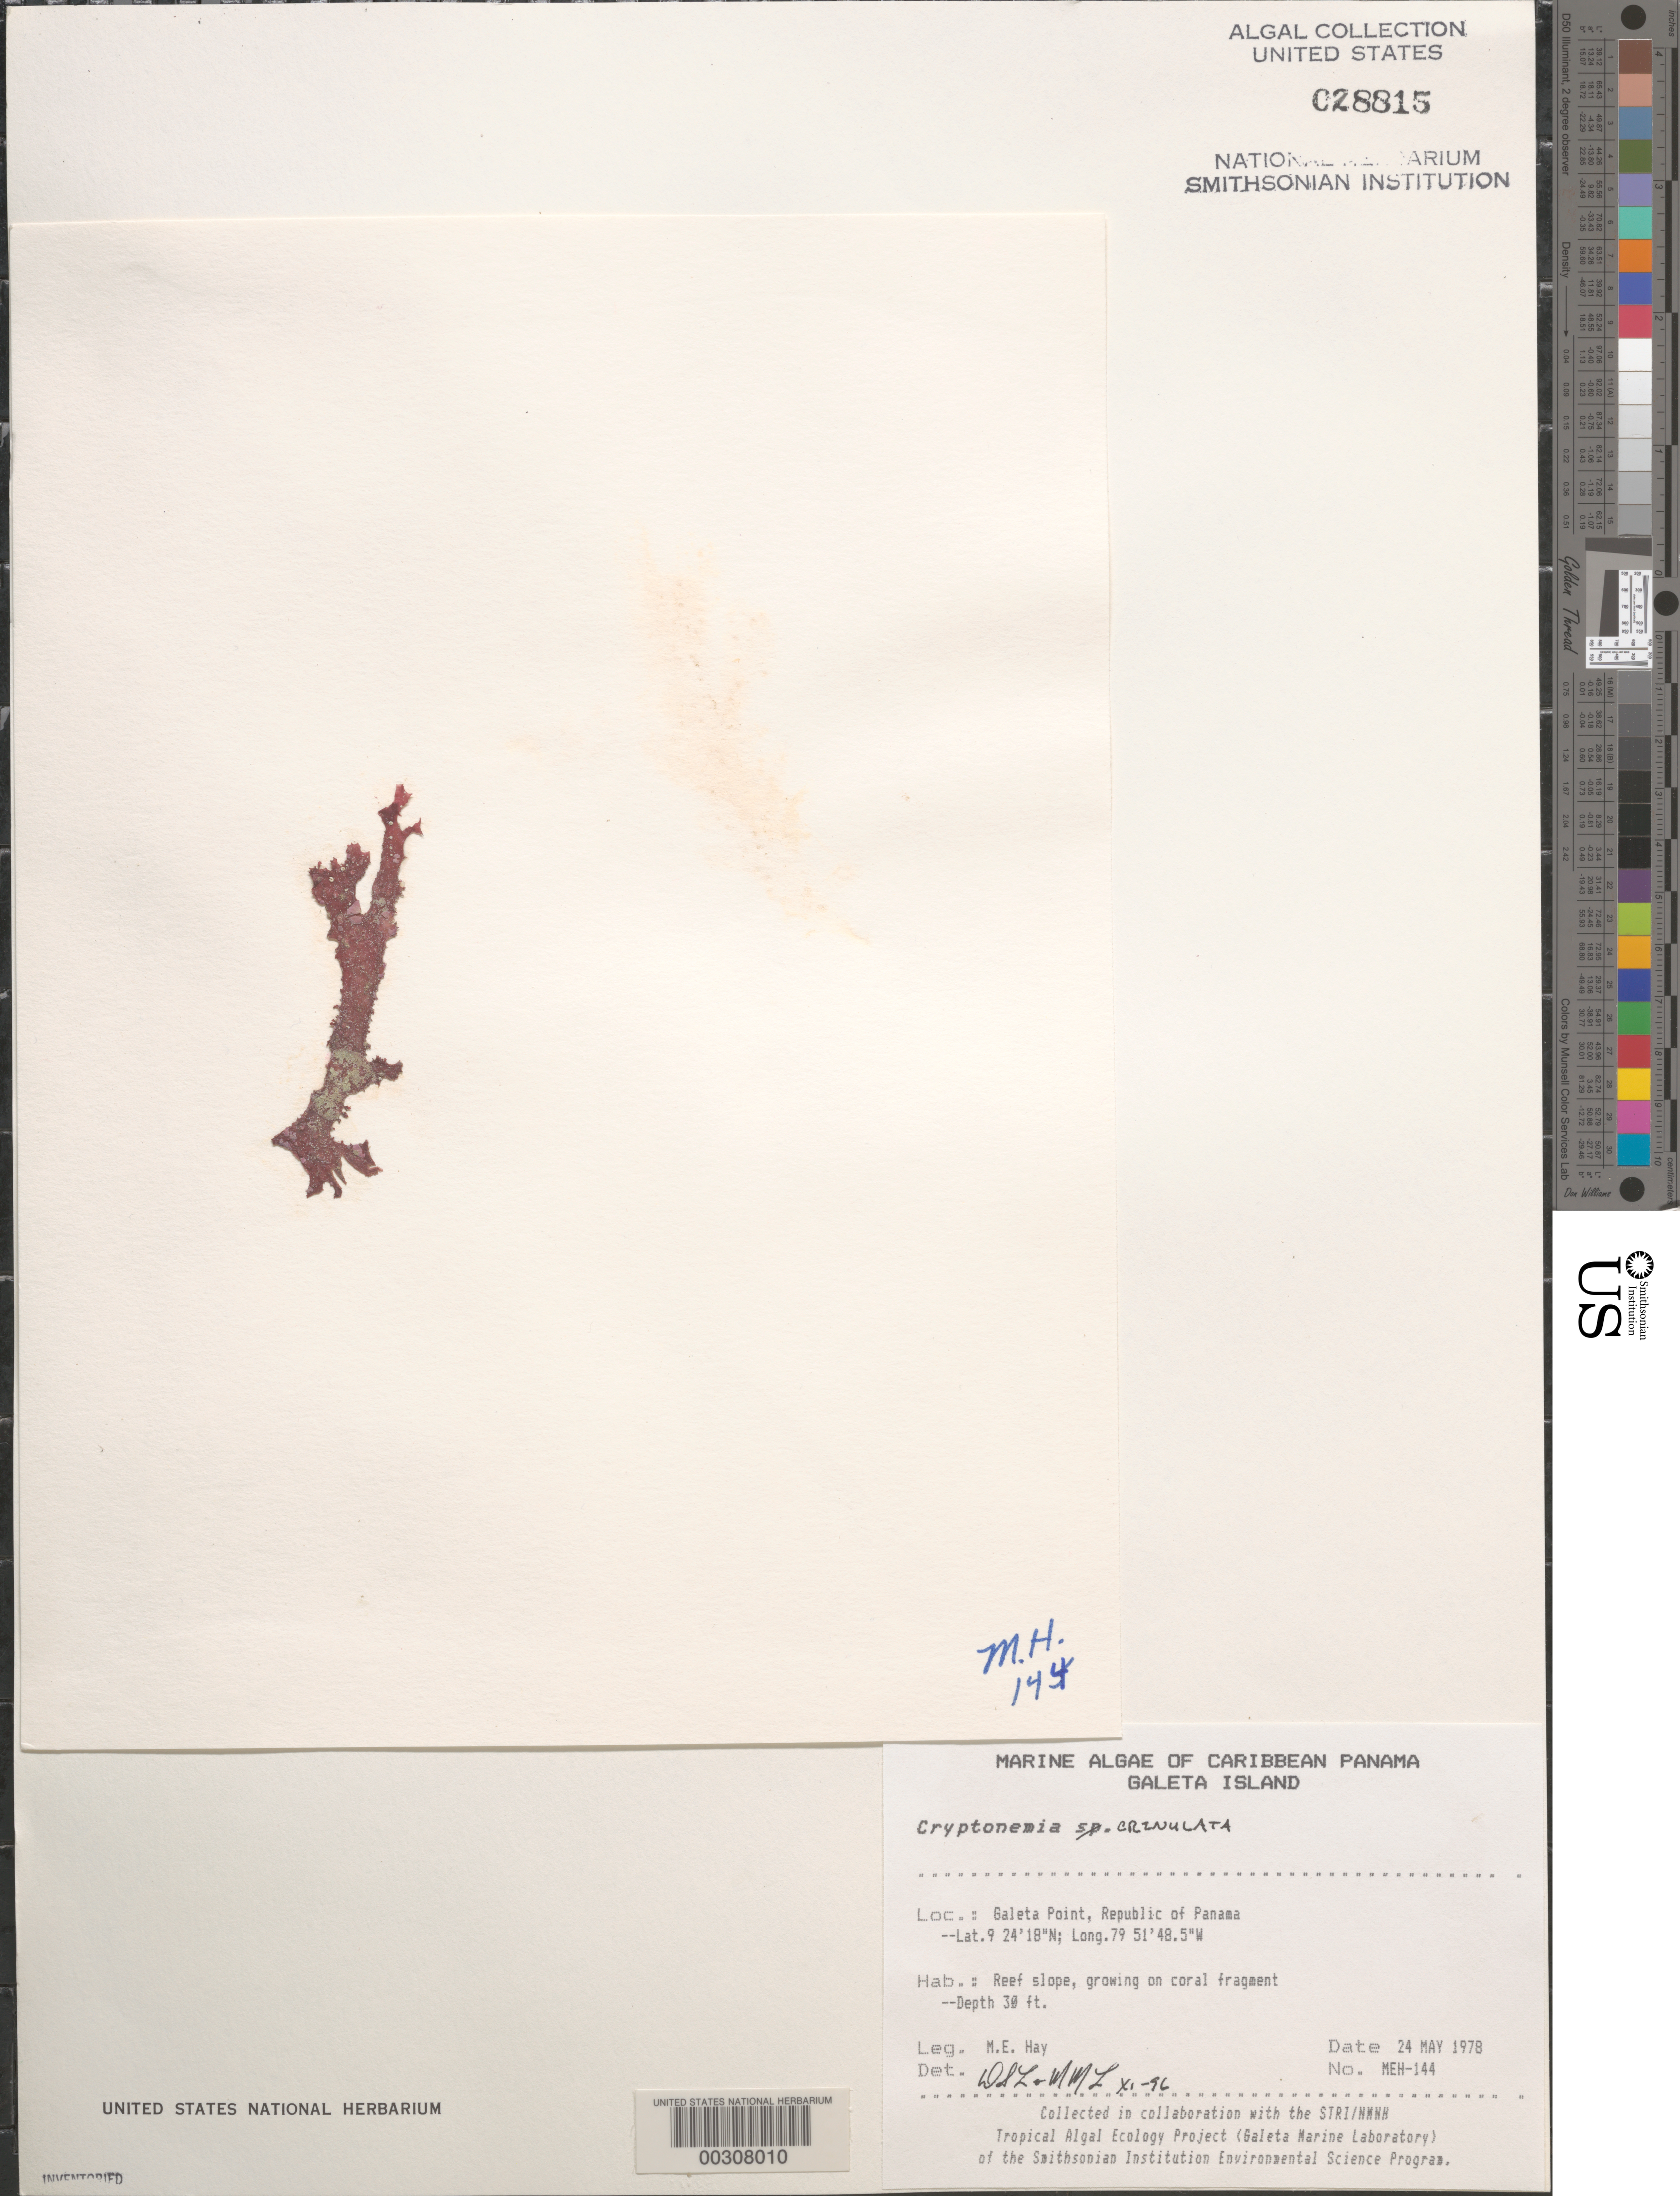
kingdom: Plantae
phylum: Rhodophyta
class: Florideophyceae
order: Halymeniales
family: Halymeniaceae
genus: Cryptonemia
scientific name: Cryptonemia crenulata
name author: (J. Agardh) J. Agardh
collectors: M. E. Hay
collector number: MEH-144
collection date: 1978-05-24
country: Panama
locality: Caribbean Panama. Galeta Island. Galeta Point, Republic of Panama.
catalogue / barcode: US 28815